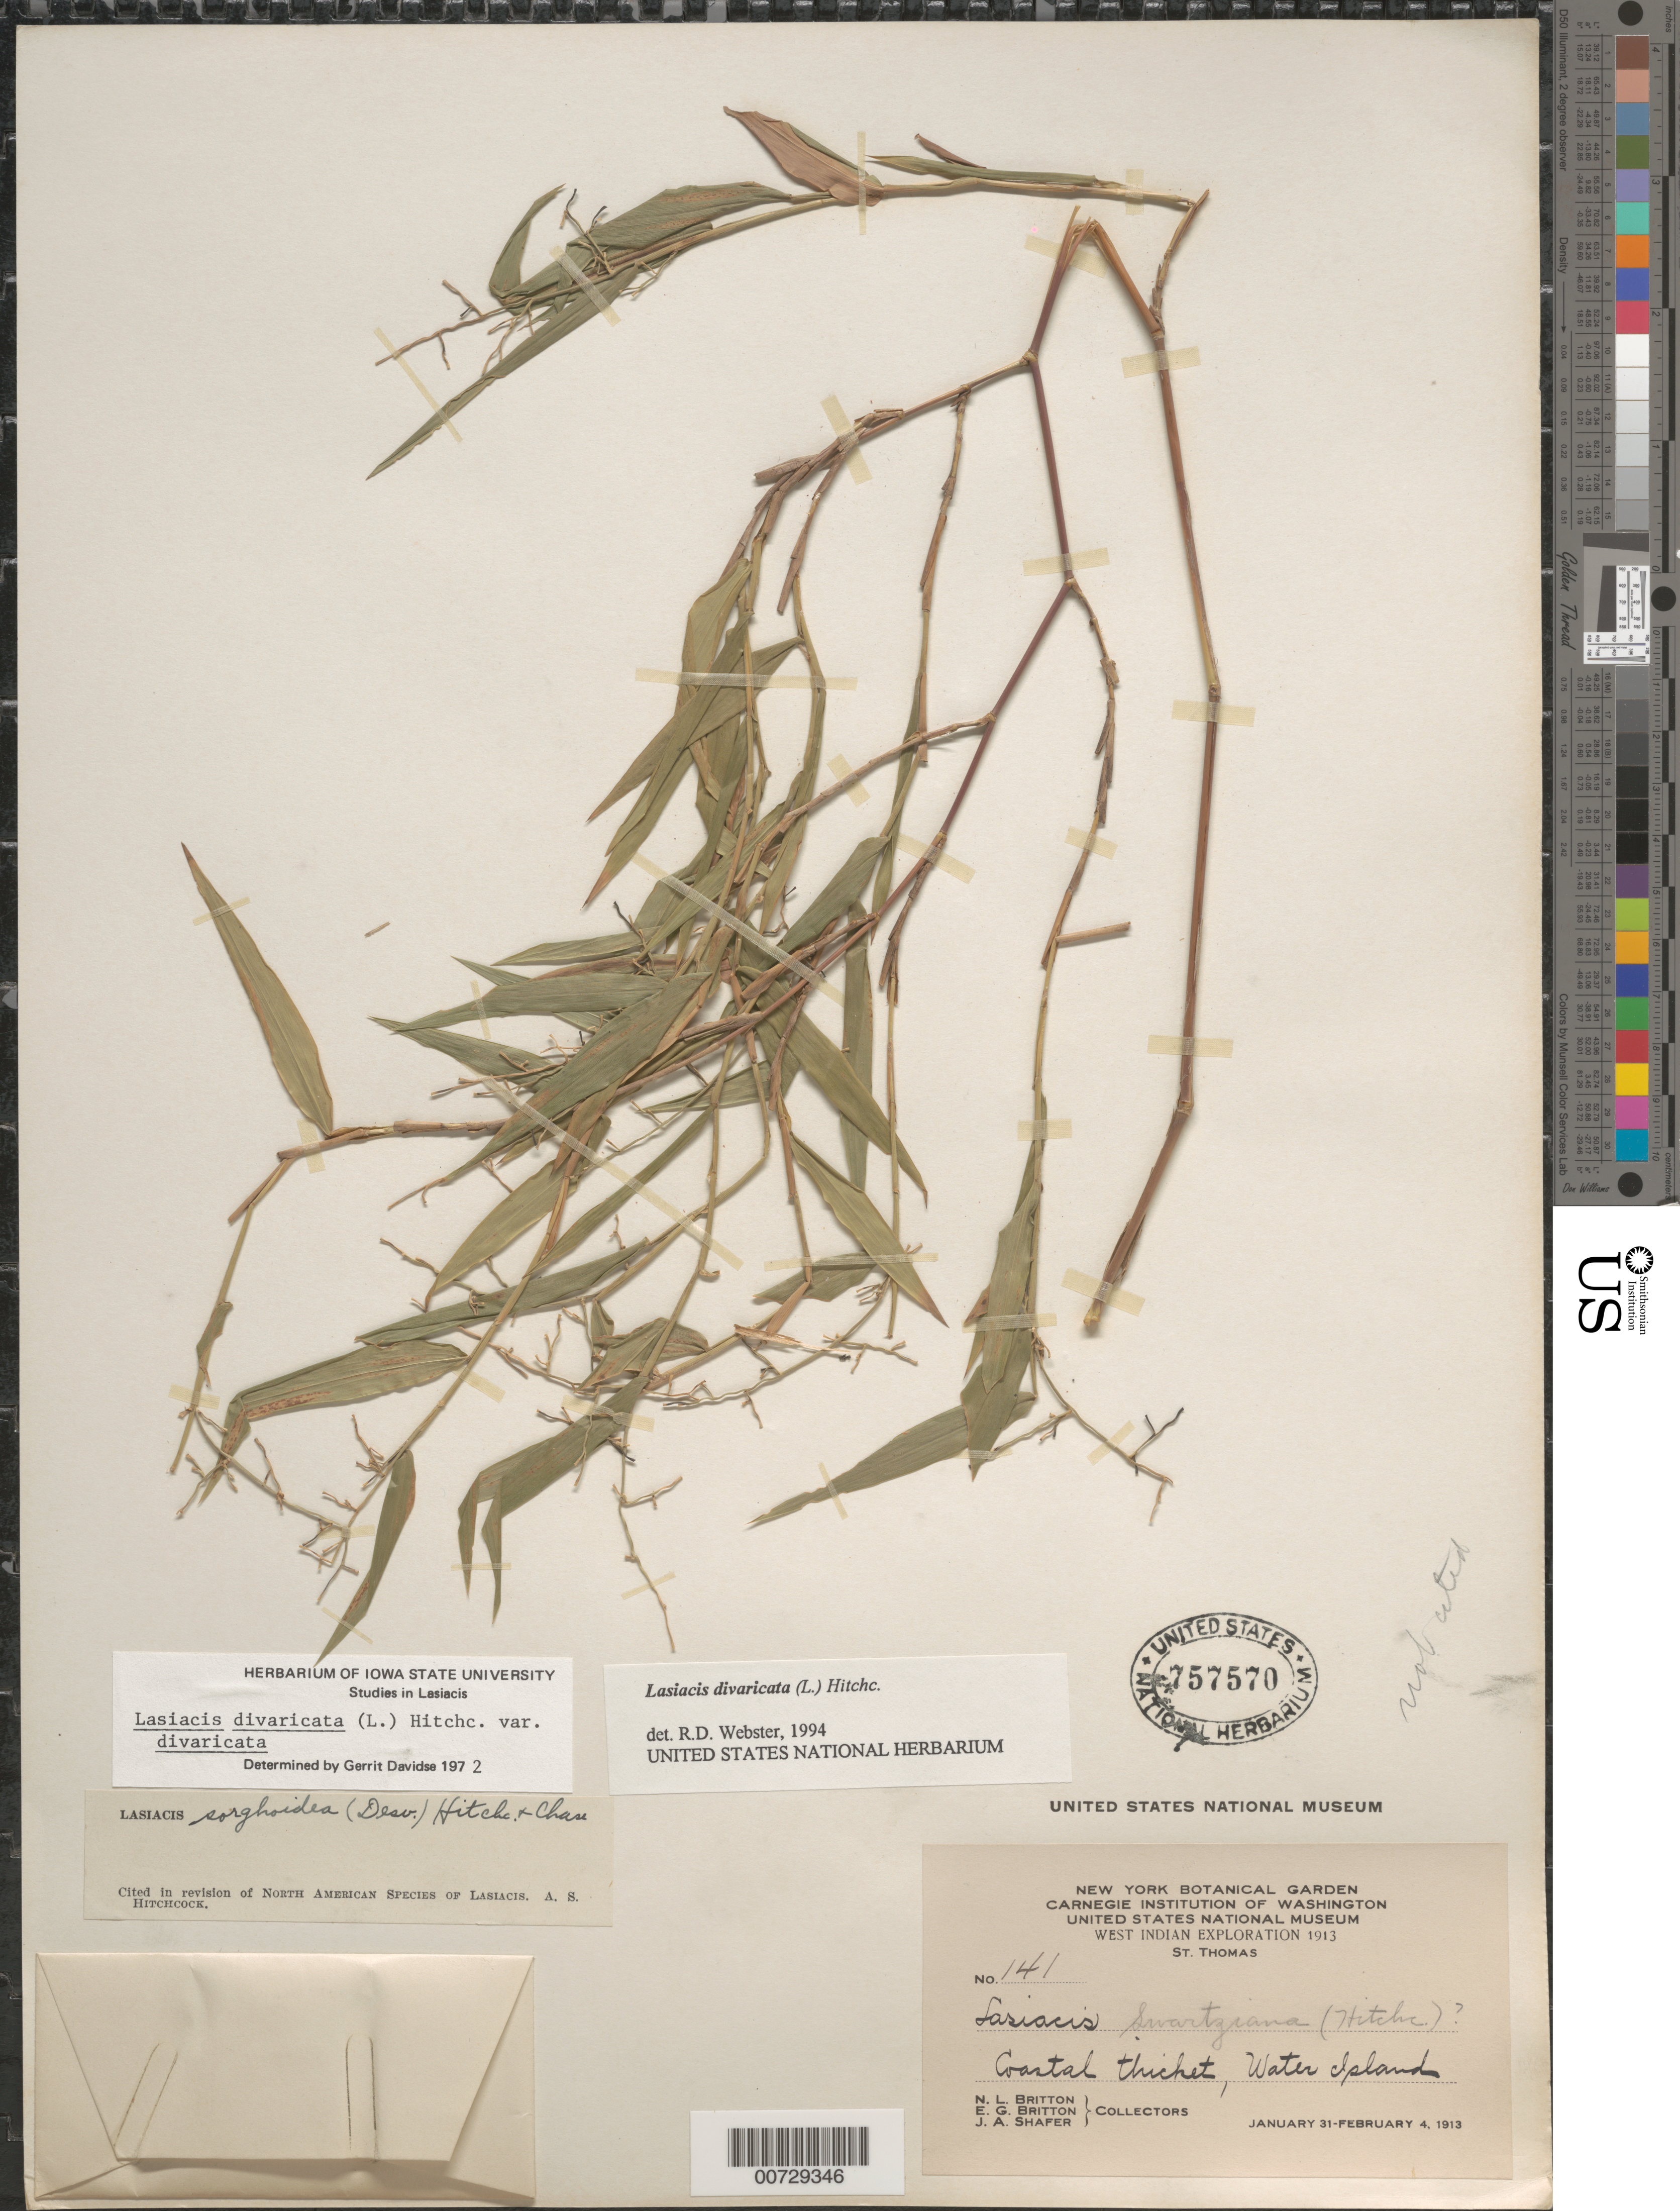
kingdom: Plantae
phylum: Tracheophyta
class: Liliopsida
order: Poales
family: Poaceae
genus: Lasiacis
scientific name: Lasiacis divaricata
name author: (L.) Hitchc.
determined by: Webster, Robert D.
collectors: N. Britton, E. G. Britton & J. A. Shafer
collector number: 141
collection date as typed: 31 Jan 1913 to 04 Feb 1913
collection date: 1913-01-31/1913-02-04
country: U.S. Virgin Islands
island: St. Thomas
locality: St. Thomas; Water Island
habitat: Coastal thicket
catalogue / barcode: US 757570